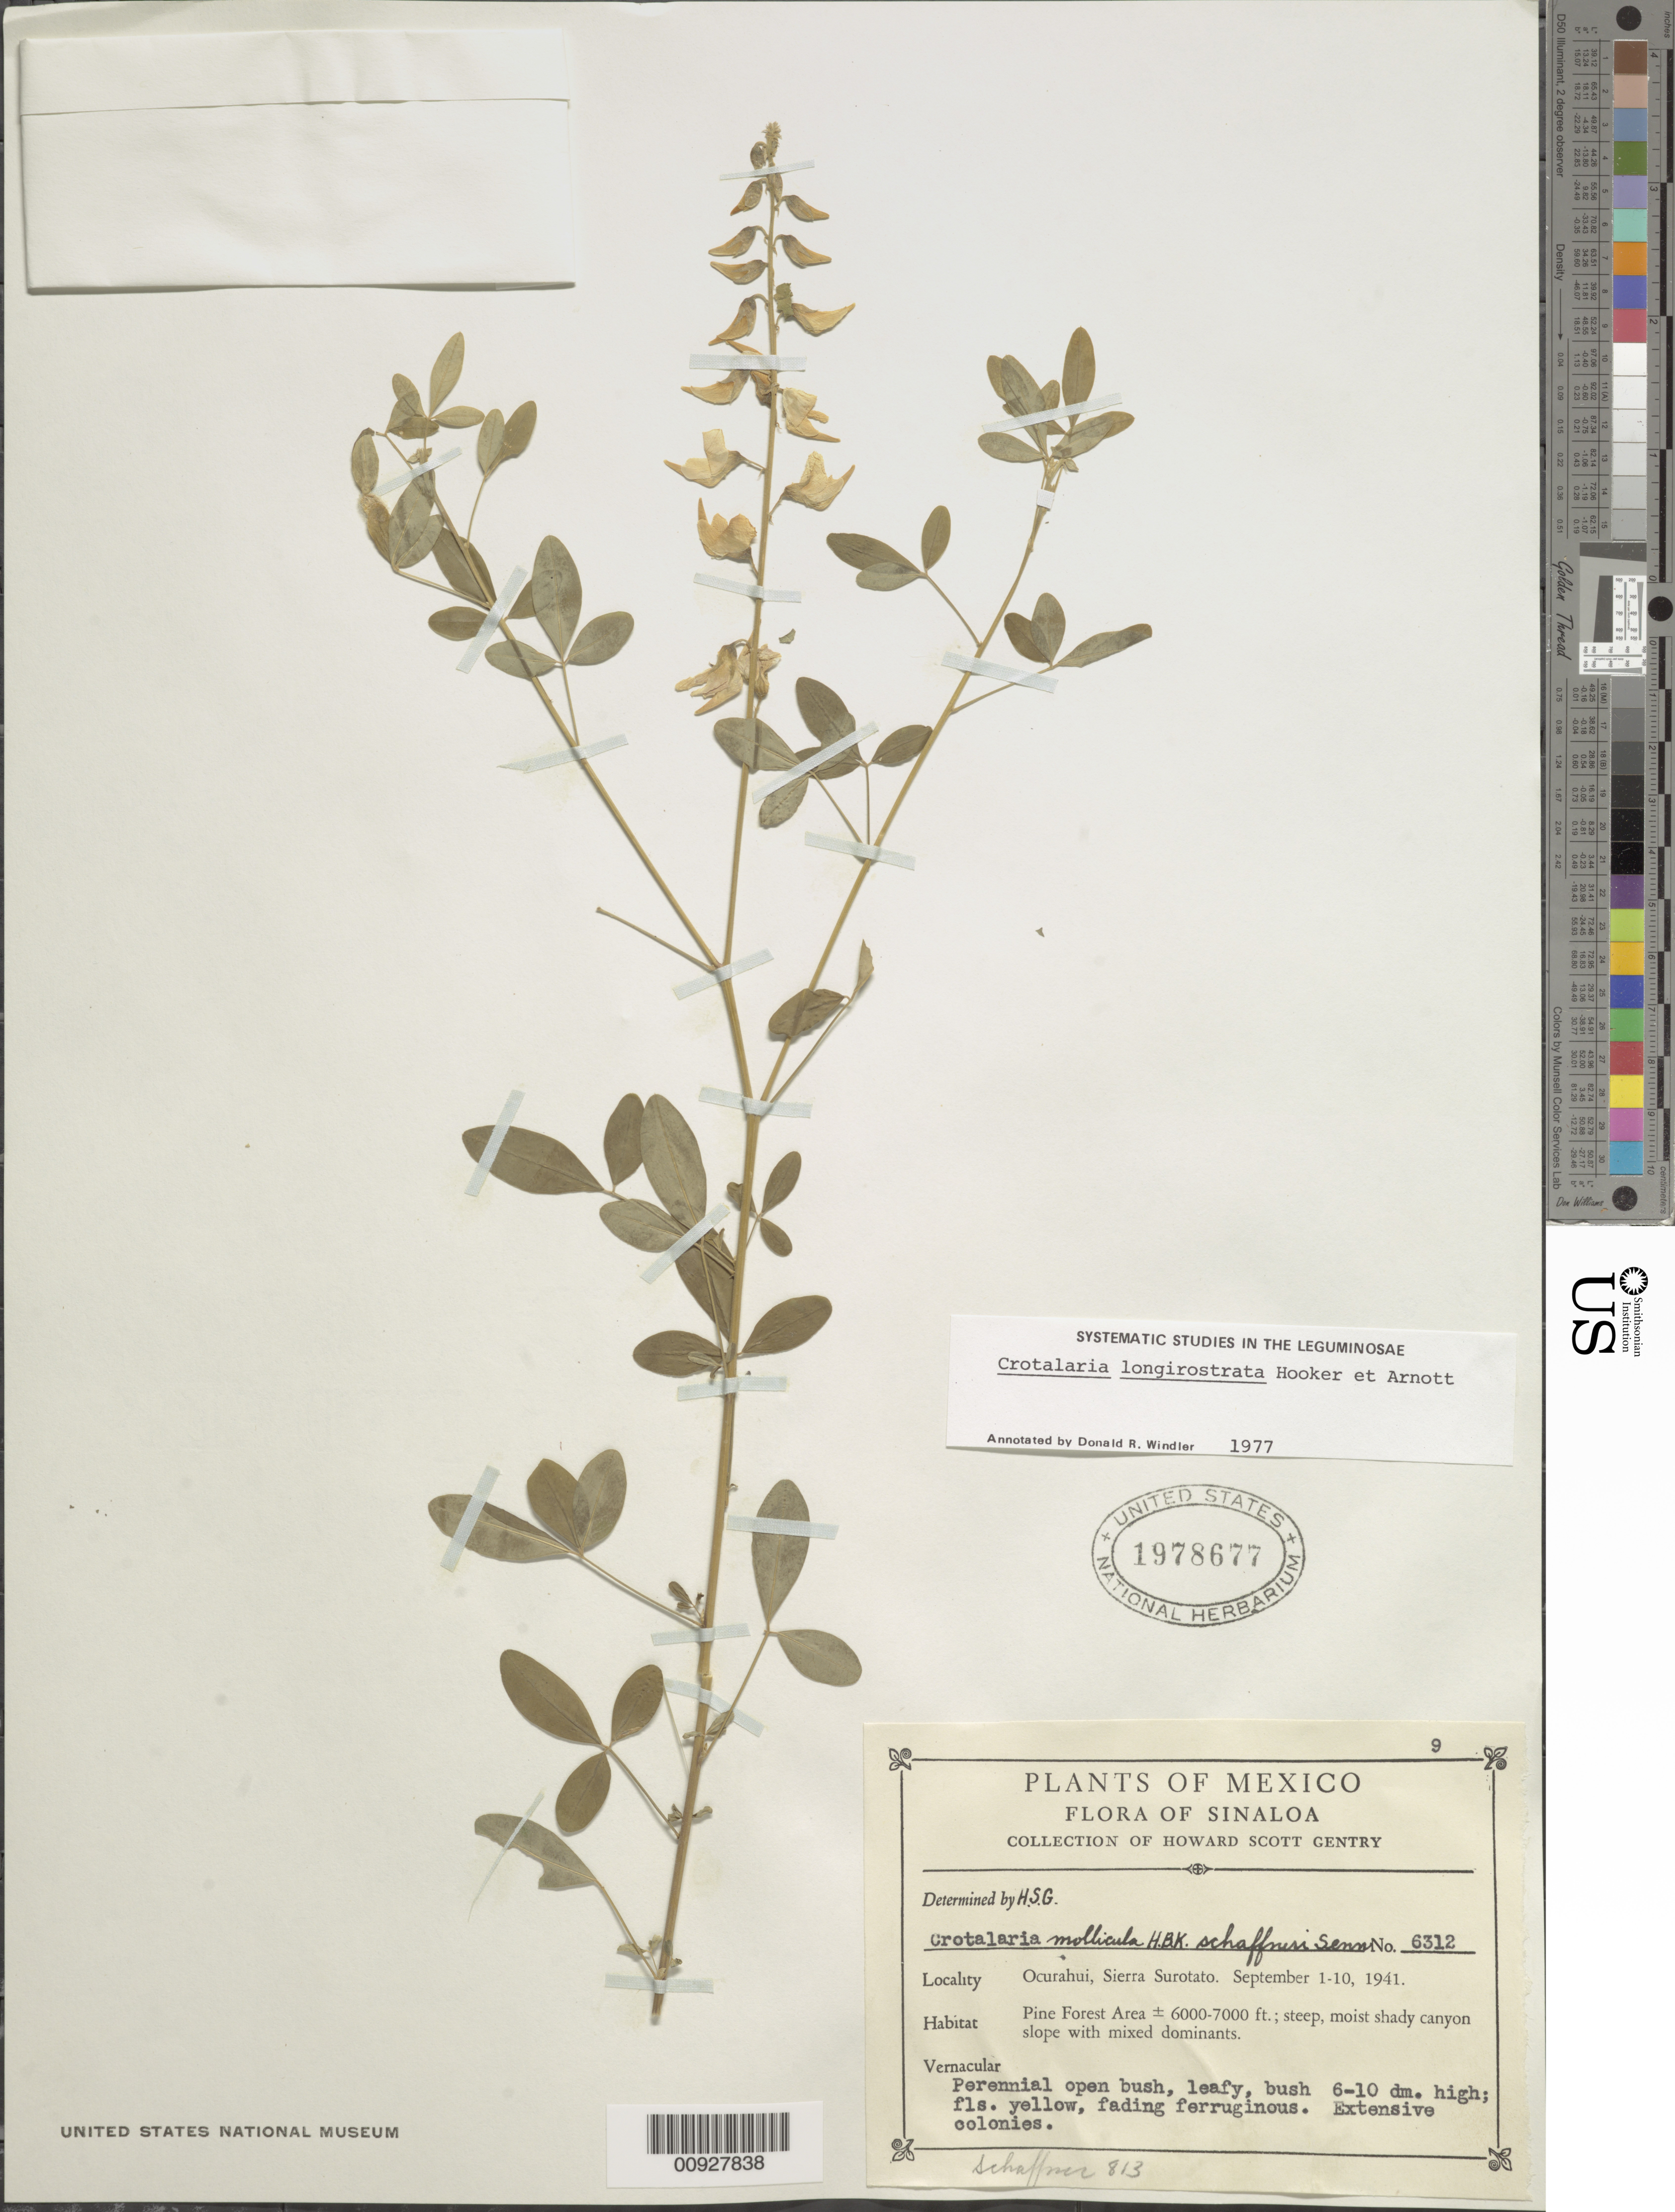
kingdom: Plantae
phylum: Tracheophyta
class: Magnoliopsida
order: Fabales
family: Fabaceae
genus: Crotalaria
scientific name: Crotalaria longirostrata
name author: Hook. & Arn.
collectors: H. S. Gentry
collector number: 6312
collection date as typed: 01 Sep 1941 to 10 Sep 1941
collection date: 1941-09-01/1941-09-10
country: Mexico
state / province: Sinaloa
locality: Ocurahui, Sierra Surotato.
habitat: Pine Forest Area; steep moist shady canyon slope with mixed dominants.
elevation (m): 1829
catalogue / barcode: US 1978677